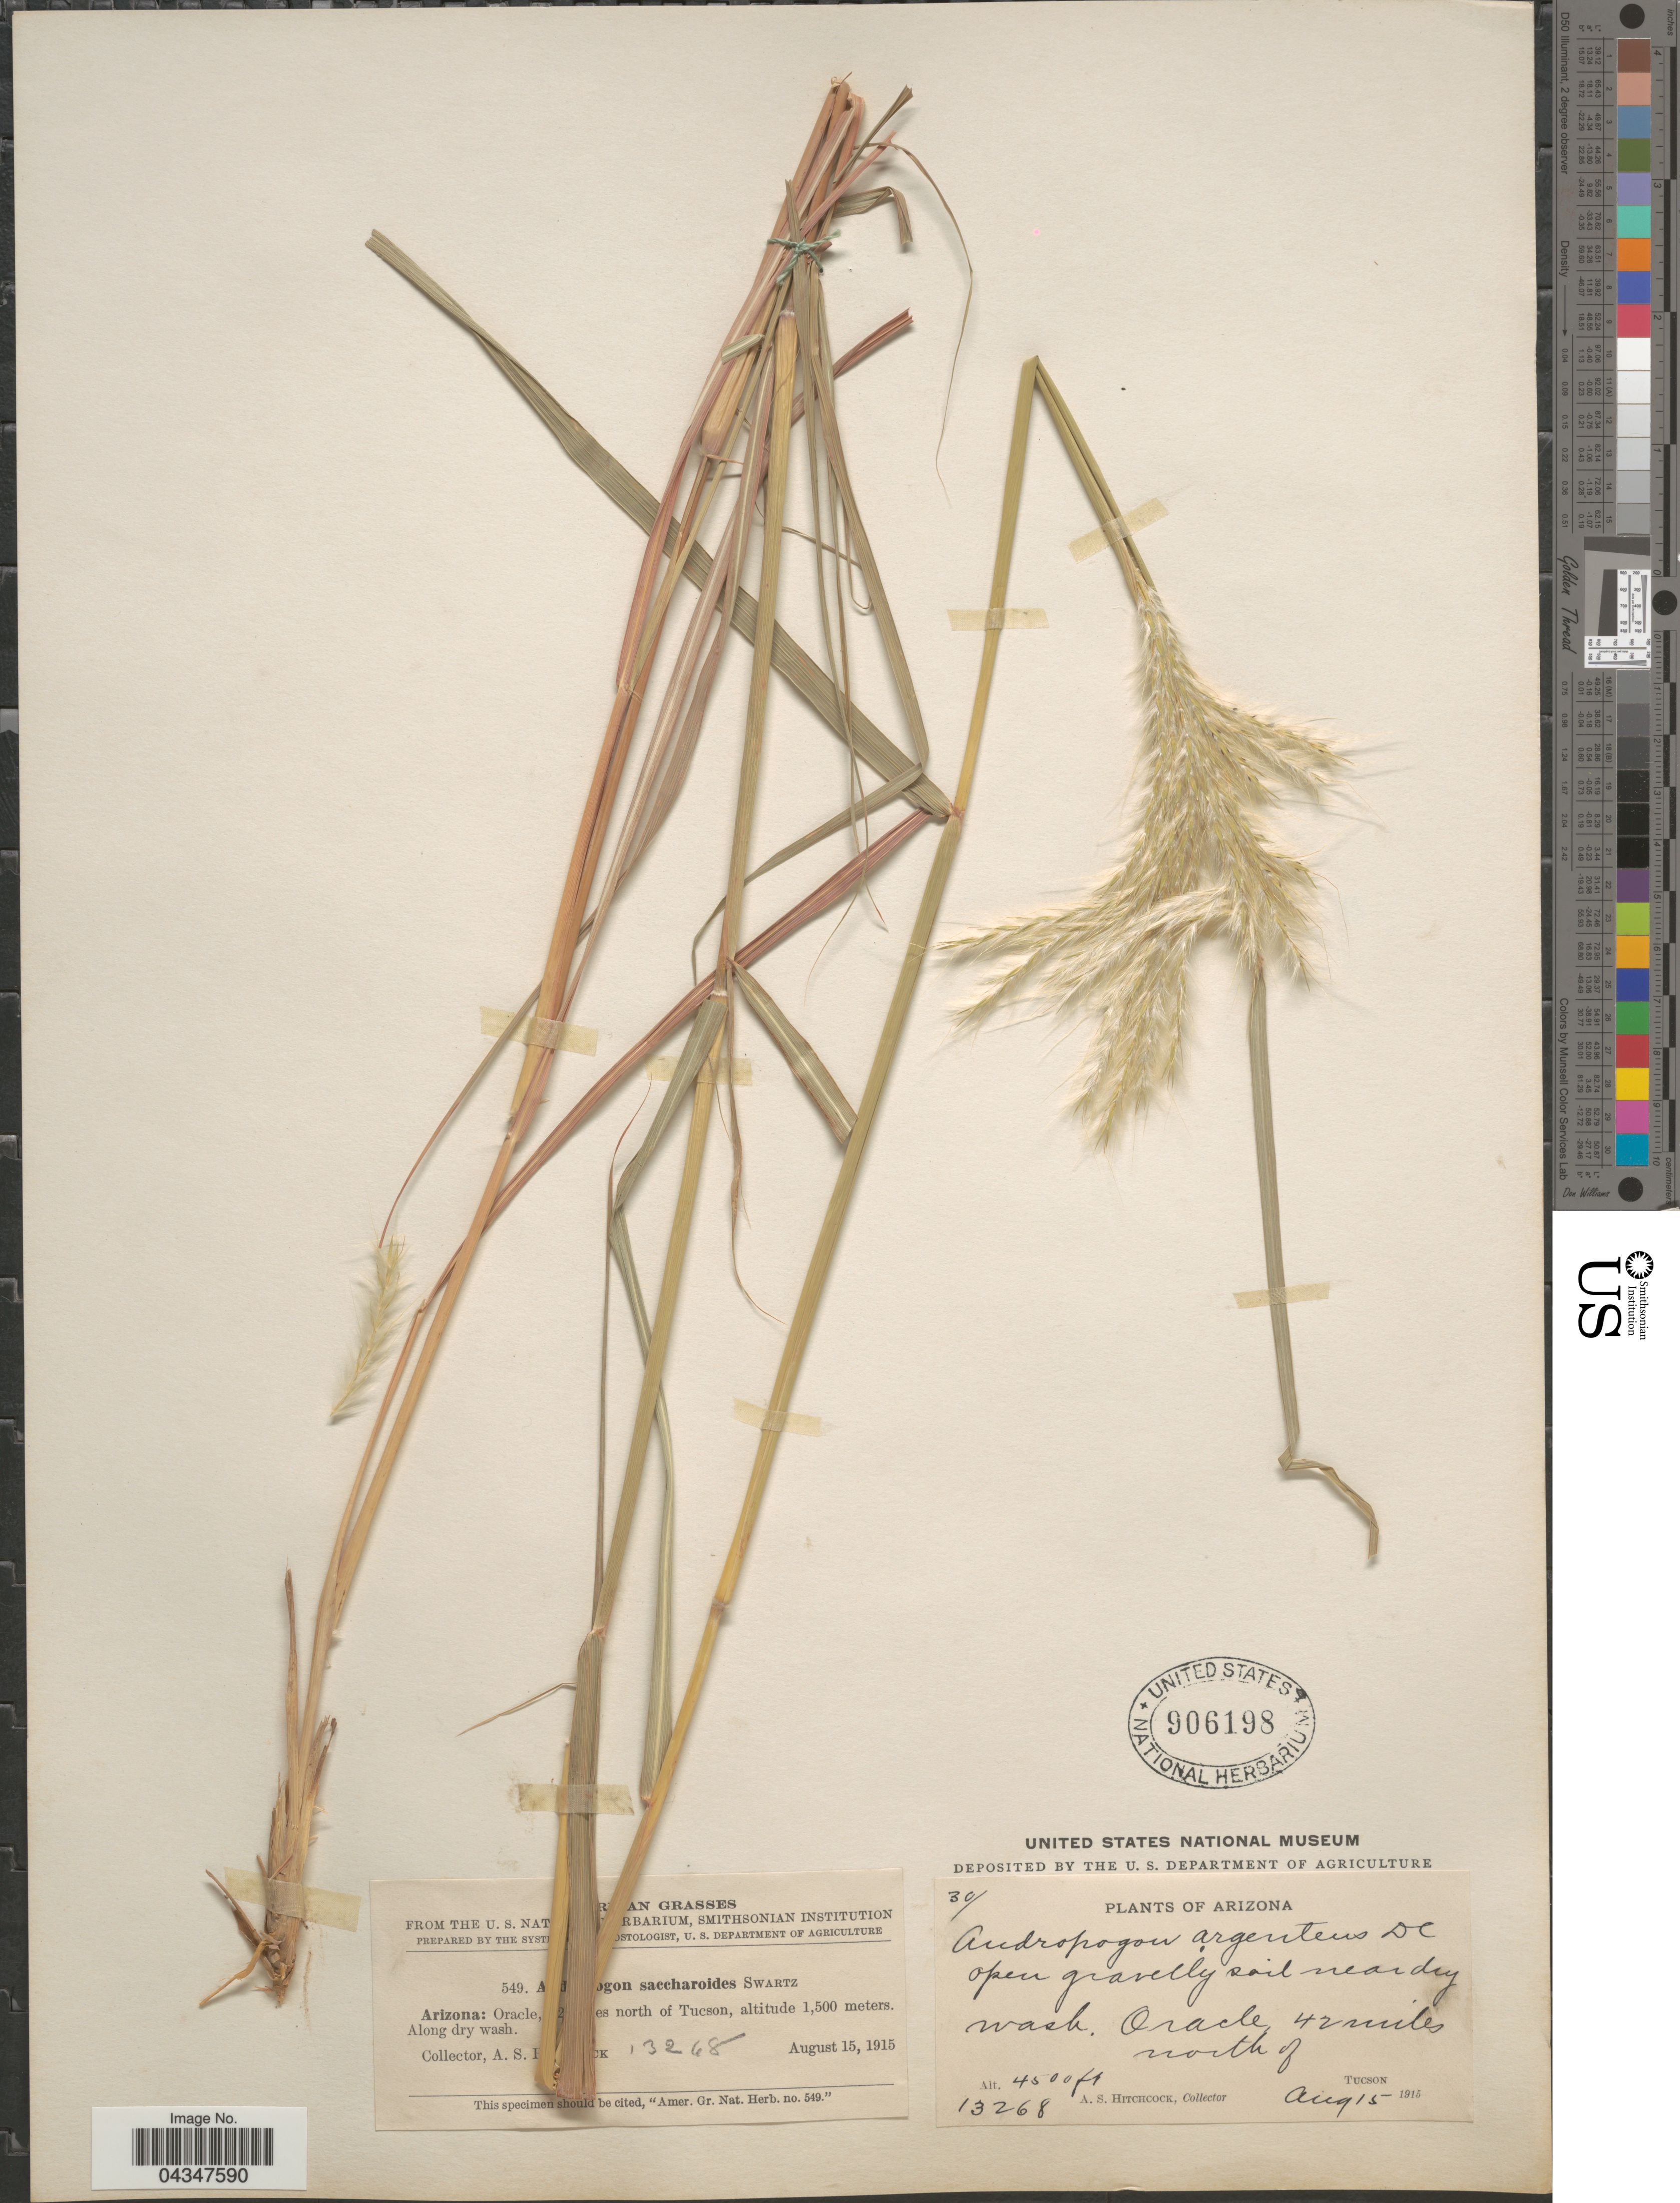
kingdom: Plantae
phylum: Tracheophyta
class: Liliopsida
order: Poales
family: Poaceae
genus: Bothriochloa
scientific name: Bothriochloa barbinodis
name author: (Lag.) Herter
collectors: A. S. Hitchcock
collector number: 13268/549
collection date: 1915-08-15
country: United States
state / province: Arizona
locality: Oracle, 42 miles north of Tucson.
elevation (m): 1372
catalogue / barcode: US 906198